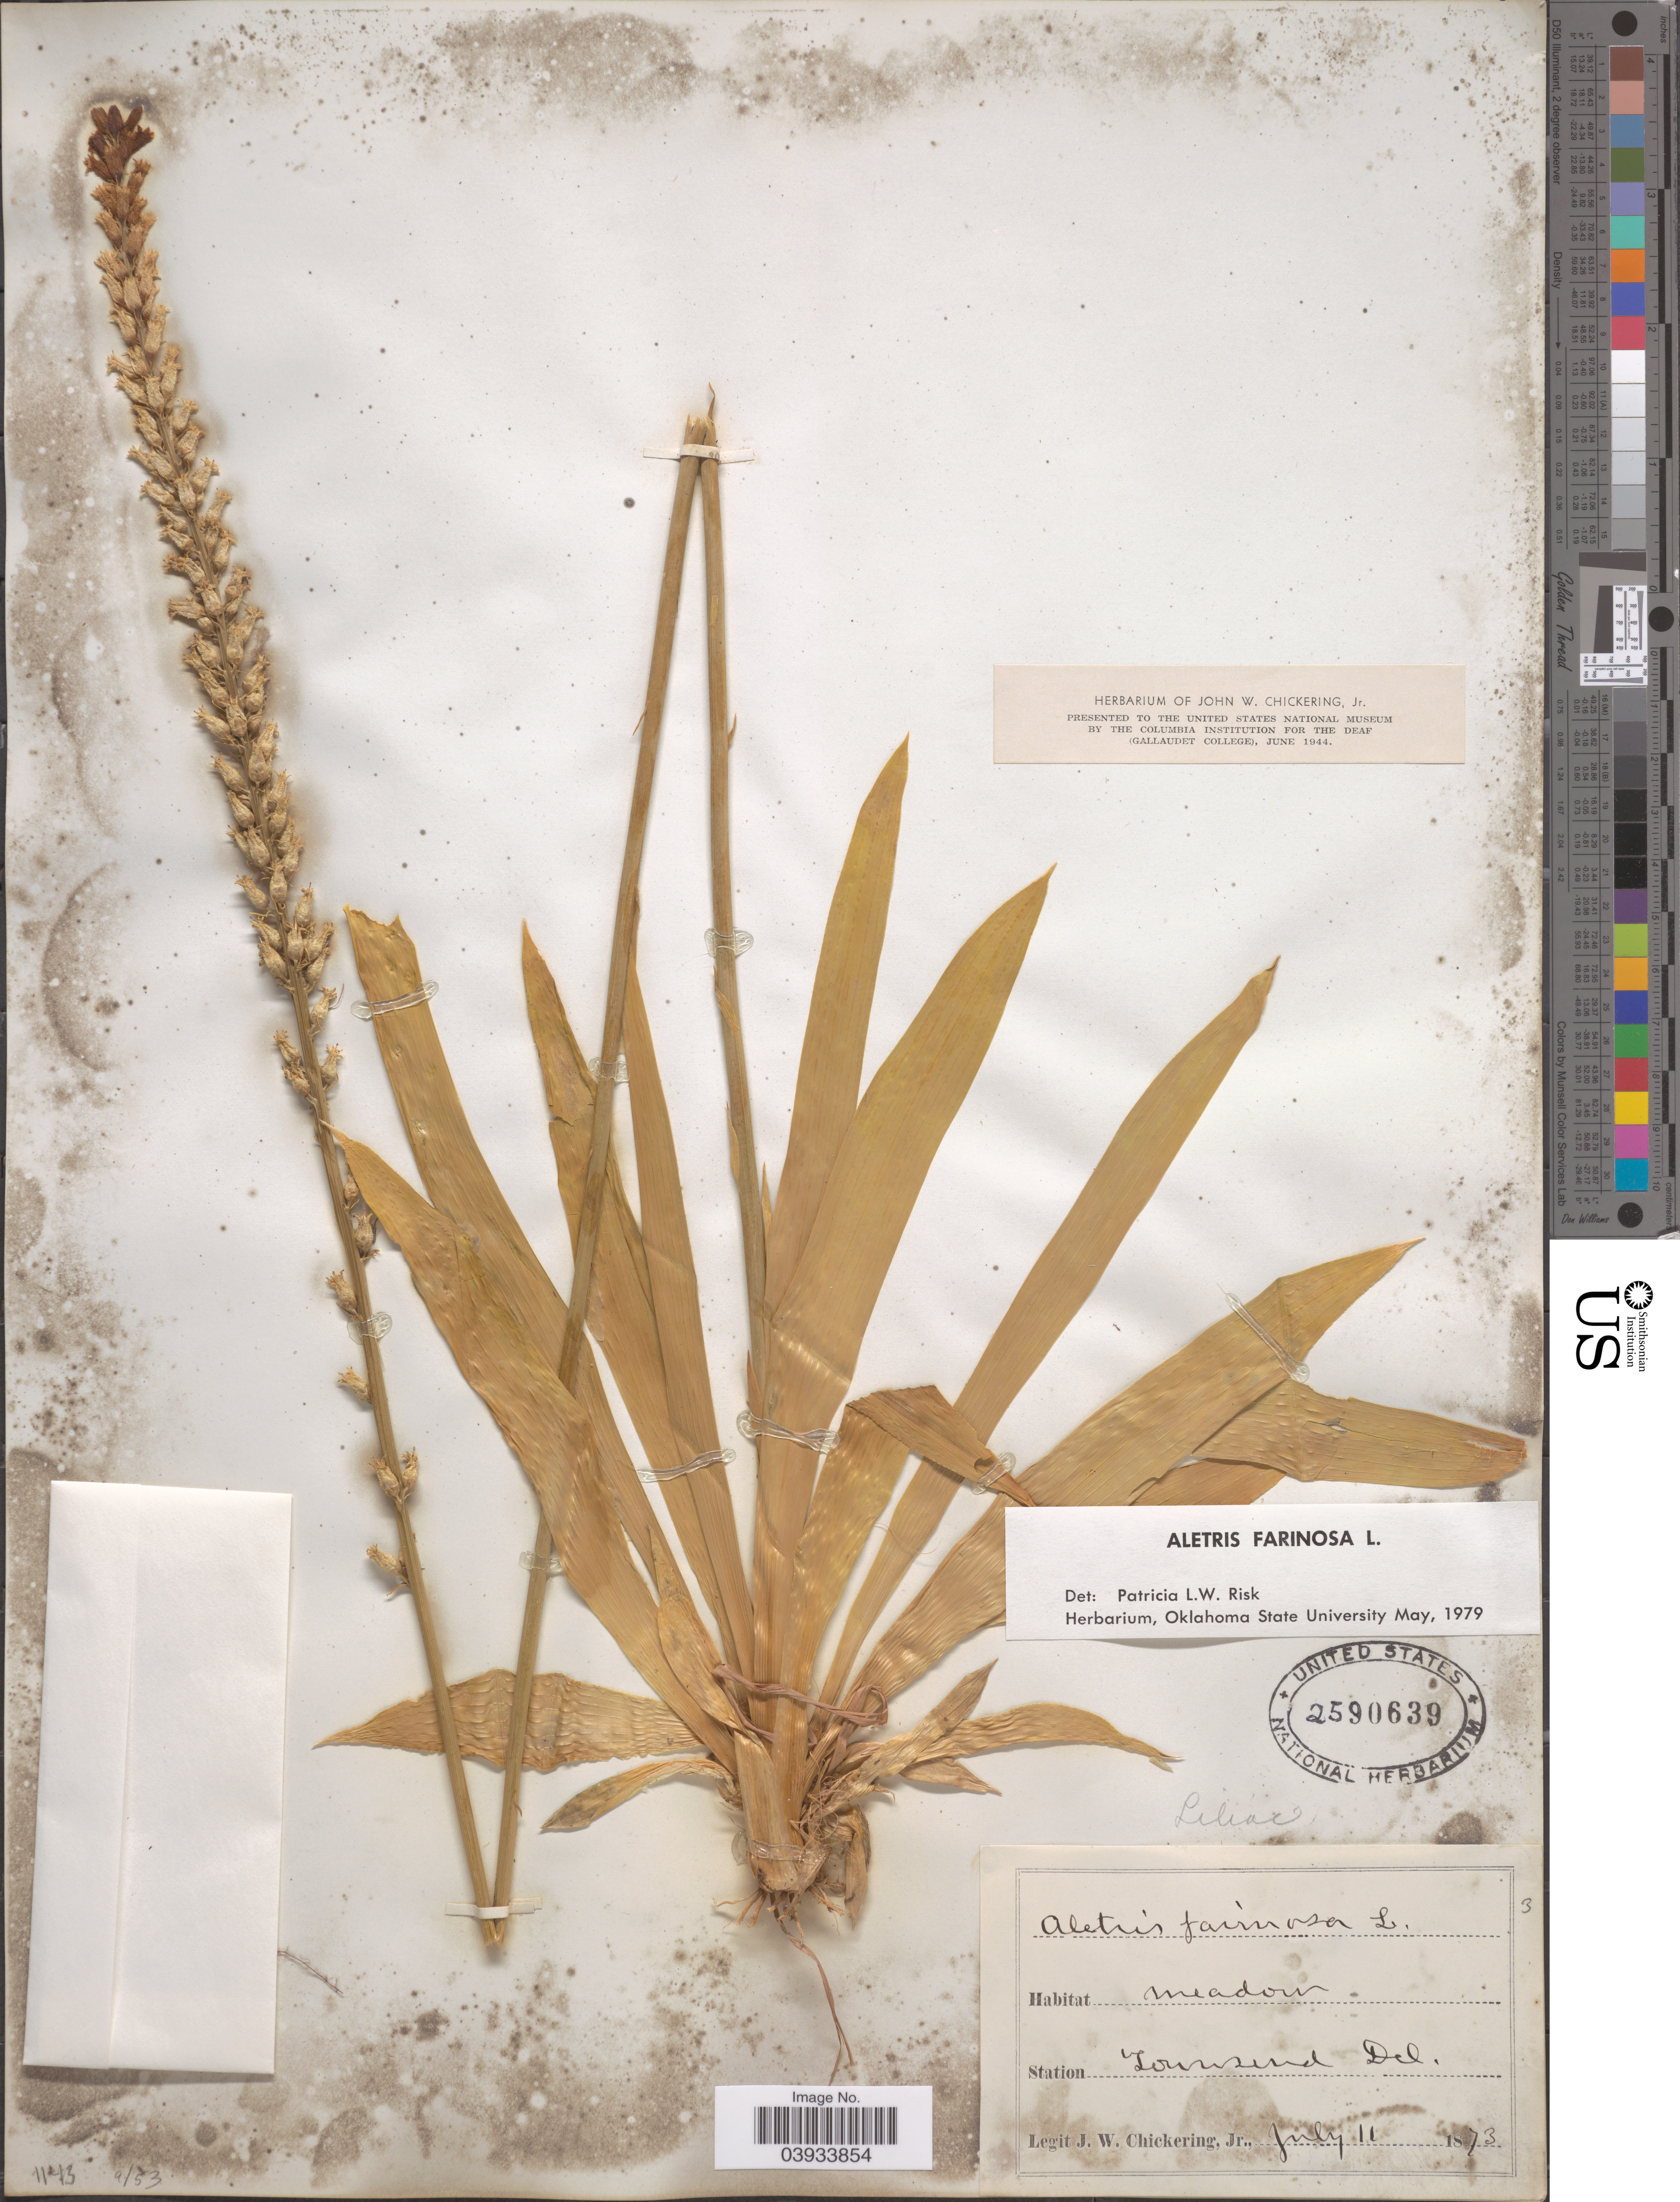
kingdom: Plantae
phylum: Tracheophyta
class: Liliopsida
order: Dioscoreales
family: Nartheciaceae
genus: Aletris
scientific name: Aletris farinosa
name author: L.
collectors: J. W. Chickering Jr.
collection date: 1873-07-11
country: United States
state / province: Delaware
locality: Station Townsend.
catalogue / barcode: US 2590639